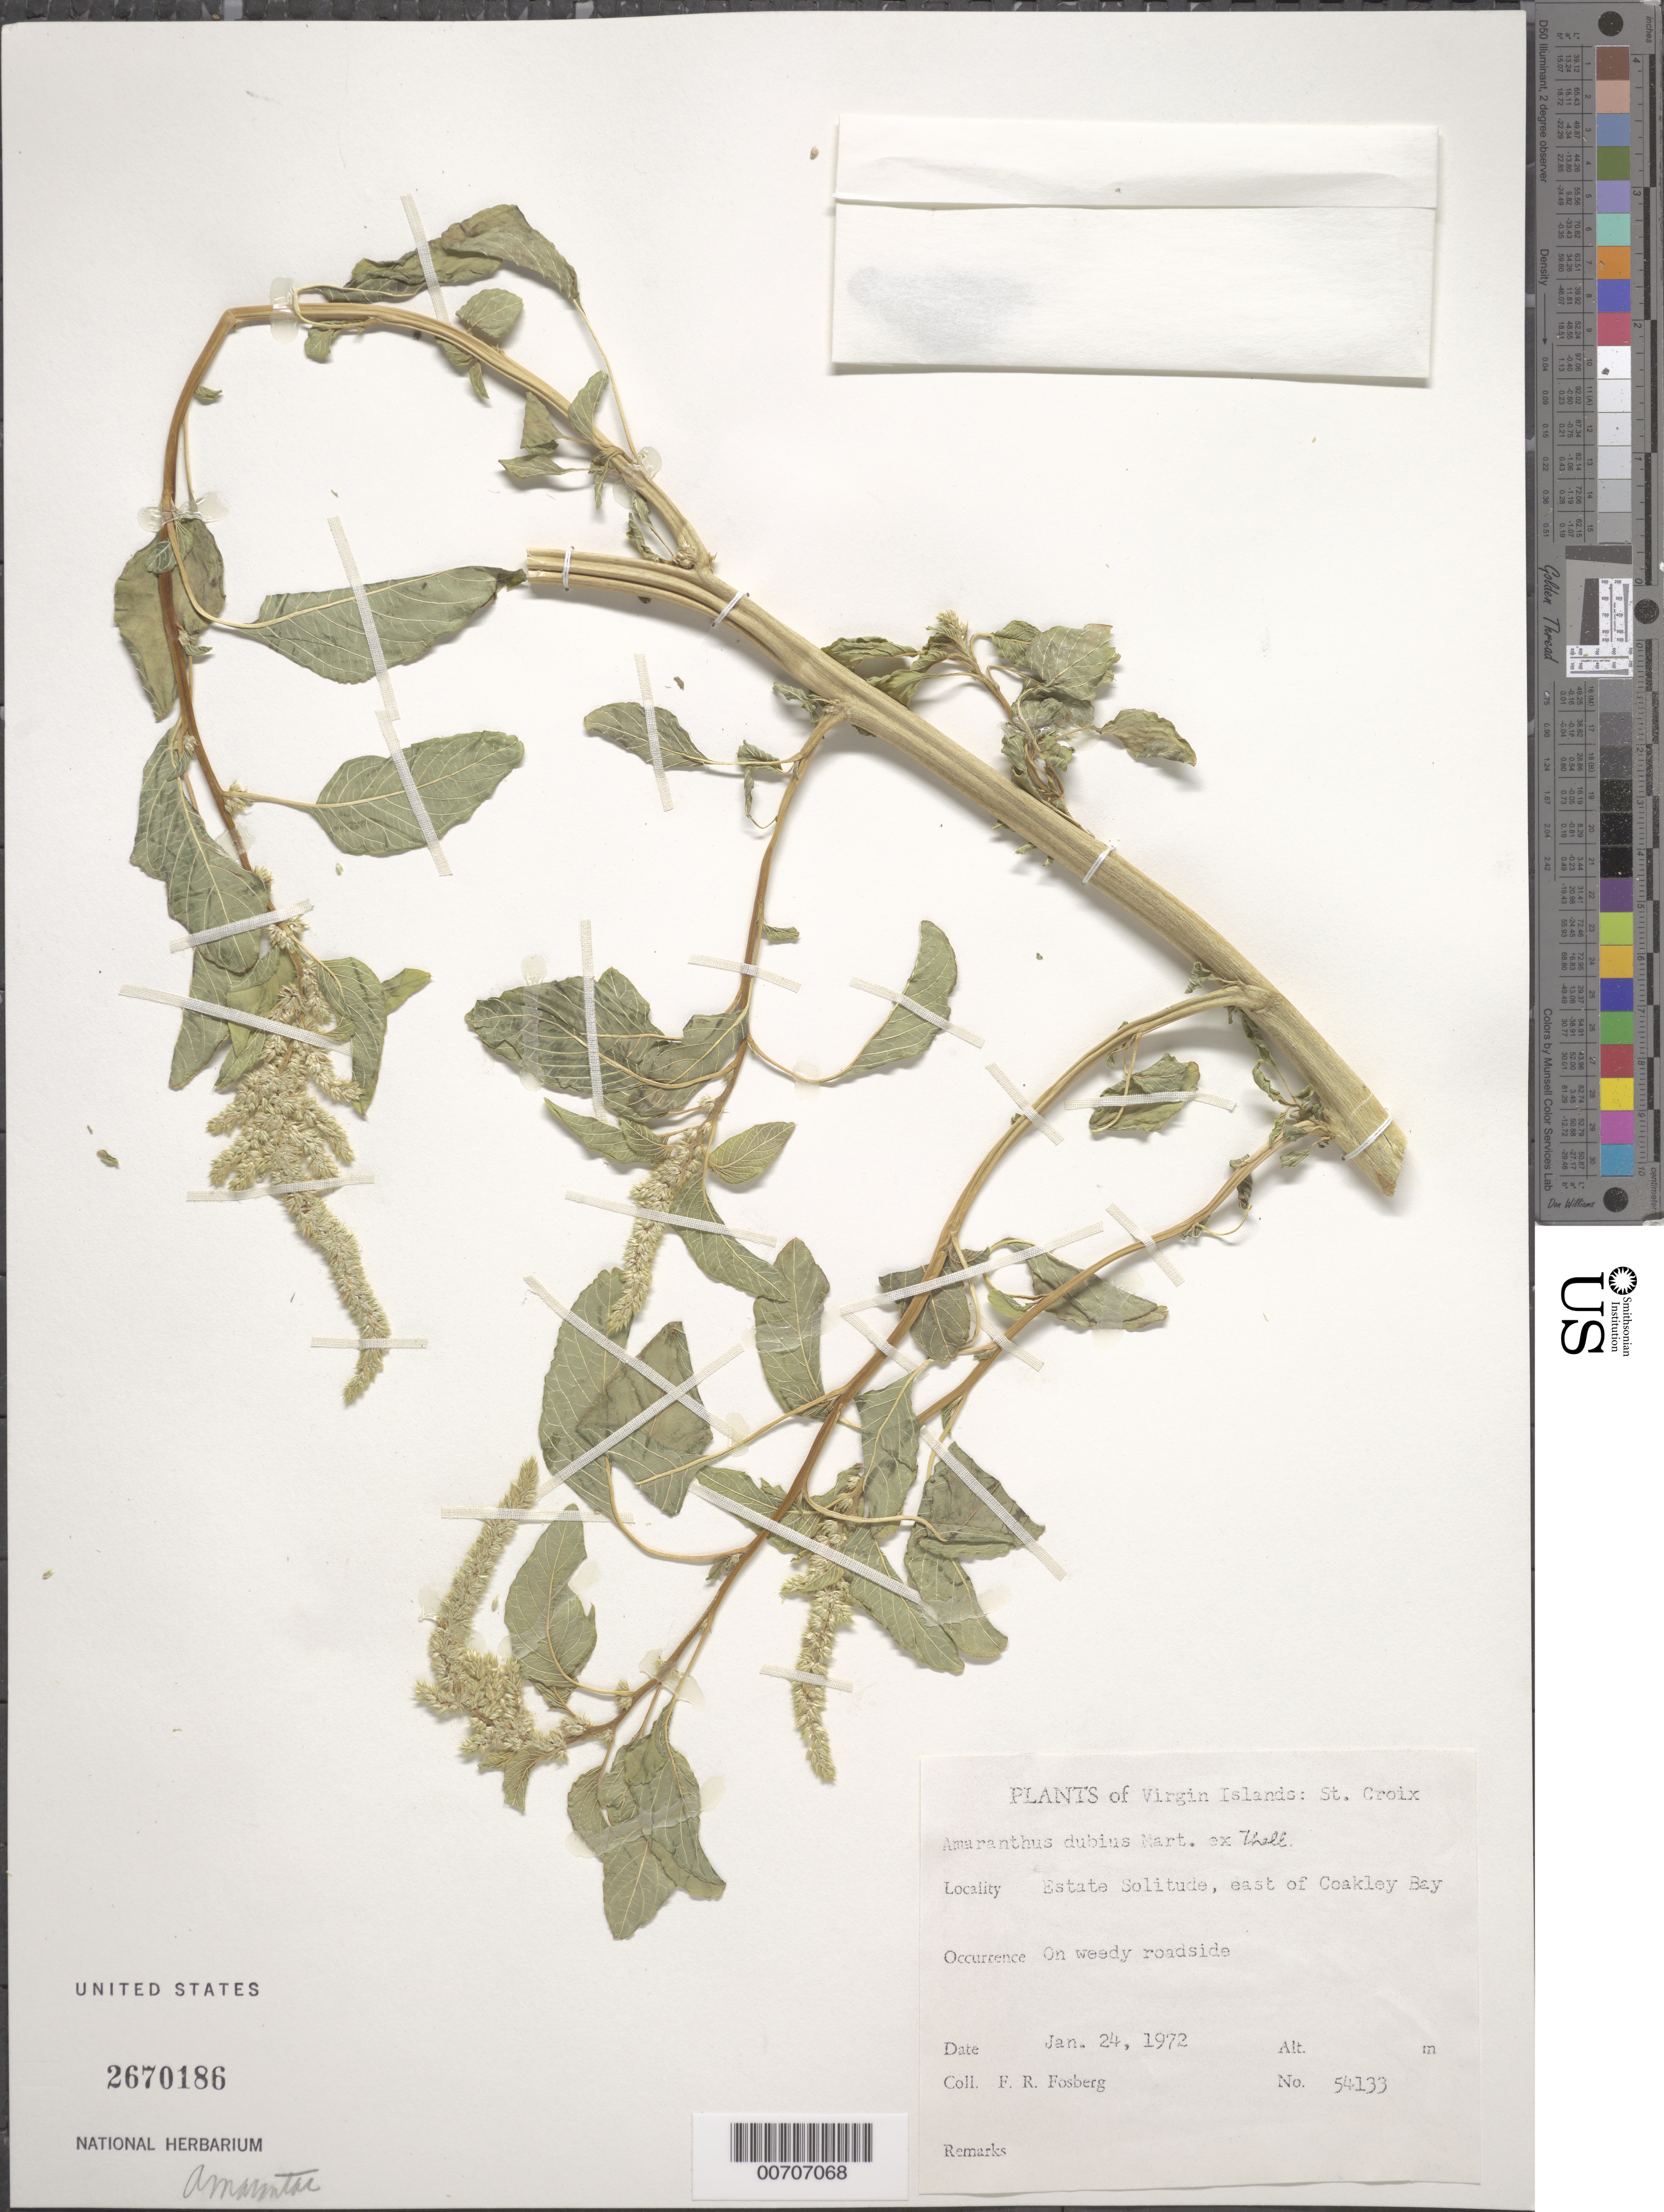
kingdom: Plantae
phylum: Tracheophyta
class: Magnoliopsida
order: Caryophyllales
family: Amaranthaceae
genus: Amaranthus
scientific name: Amaranthus dubius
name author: Mart. ex Thell.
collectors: F. R. Fosberg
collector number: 54133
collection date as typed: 24 Jan 1972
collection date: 1972-01-24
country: U.S. Virgin Islands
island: St. Croix Island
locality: Estate Solitude, E of Coakley Bay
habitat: On weedy roadside.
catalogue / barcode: US 2670186